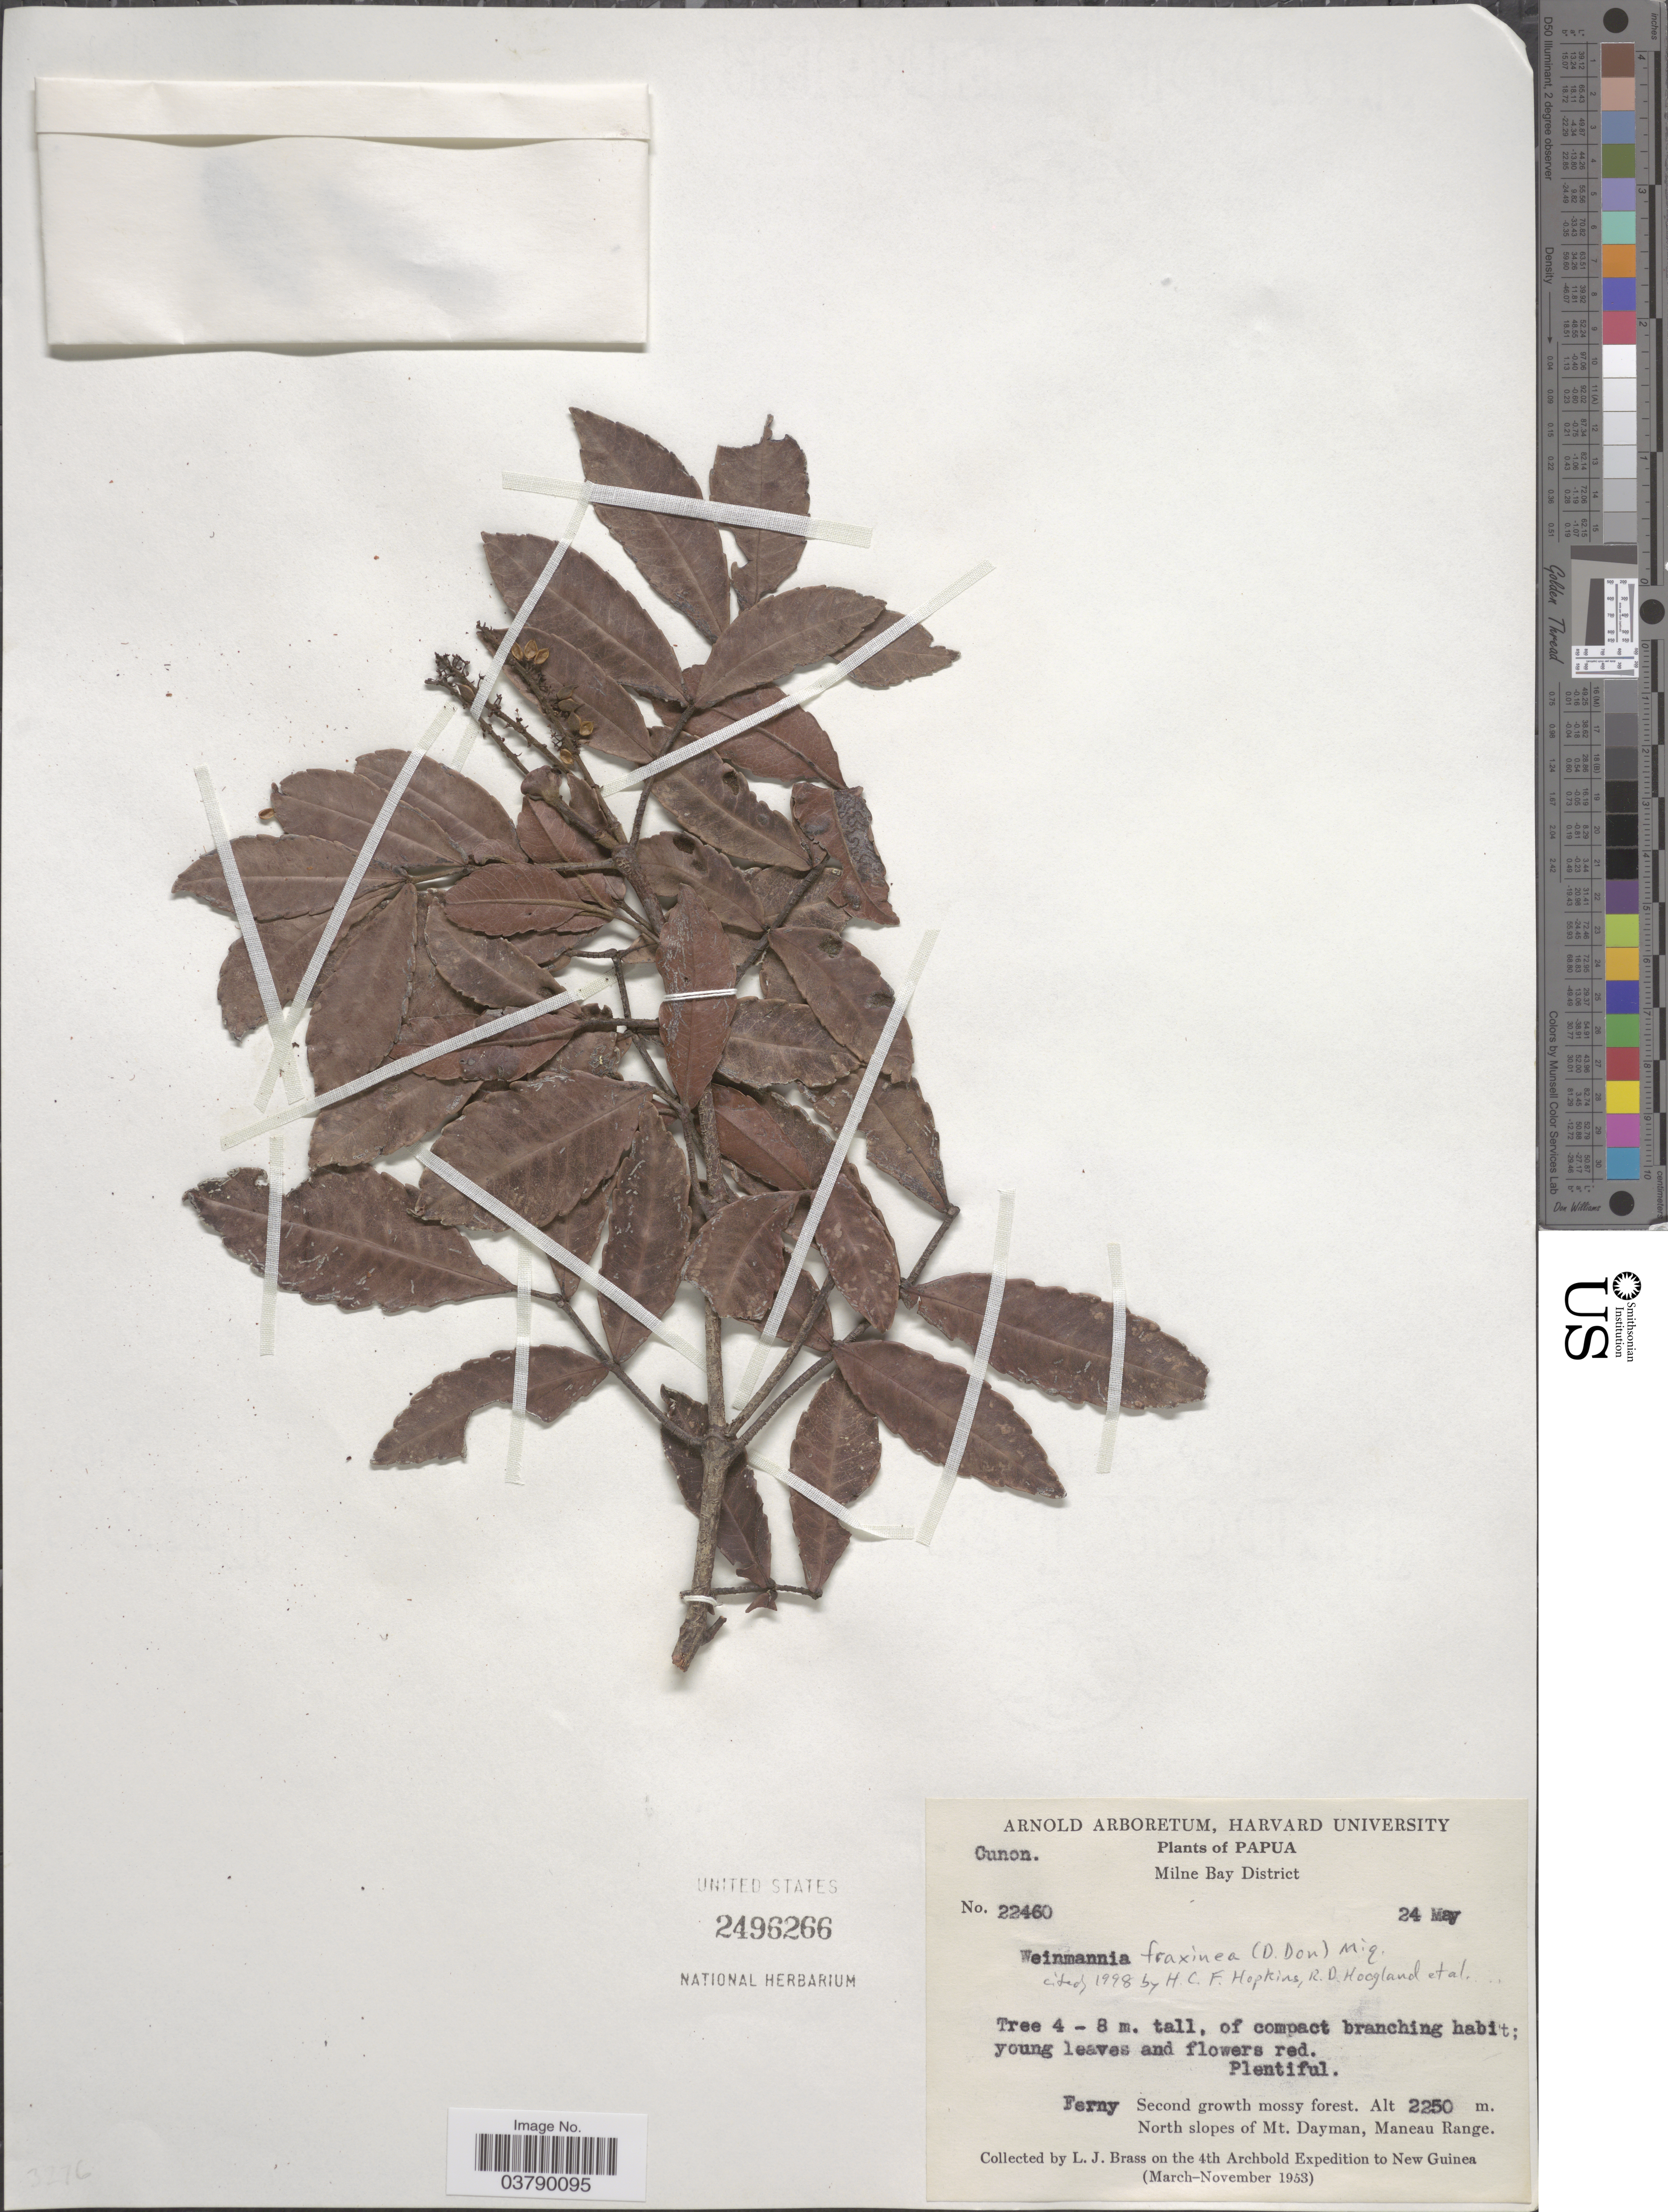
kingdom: Plantae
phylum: Tracheophyta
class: Magnoliopsida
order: Oxalidales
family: Cunoniaceae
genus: Pterophylla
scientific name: Pterophylla fraxinea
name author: D. Don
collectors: L. J. Brass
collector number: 22460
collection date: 1953-05-24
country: Papua New Guinea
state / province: Milne Bay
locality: Papua. New Guinea. Milne Bay District. Ferny. North slopes of Mt. Daymann, Maneau Range.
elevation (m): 2250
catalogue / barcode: US 2496266